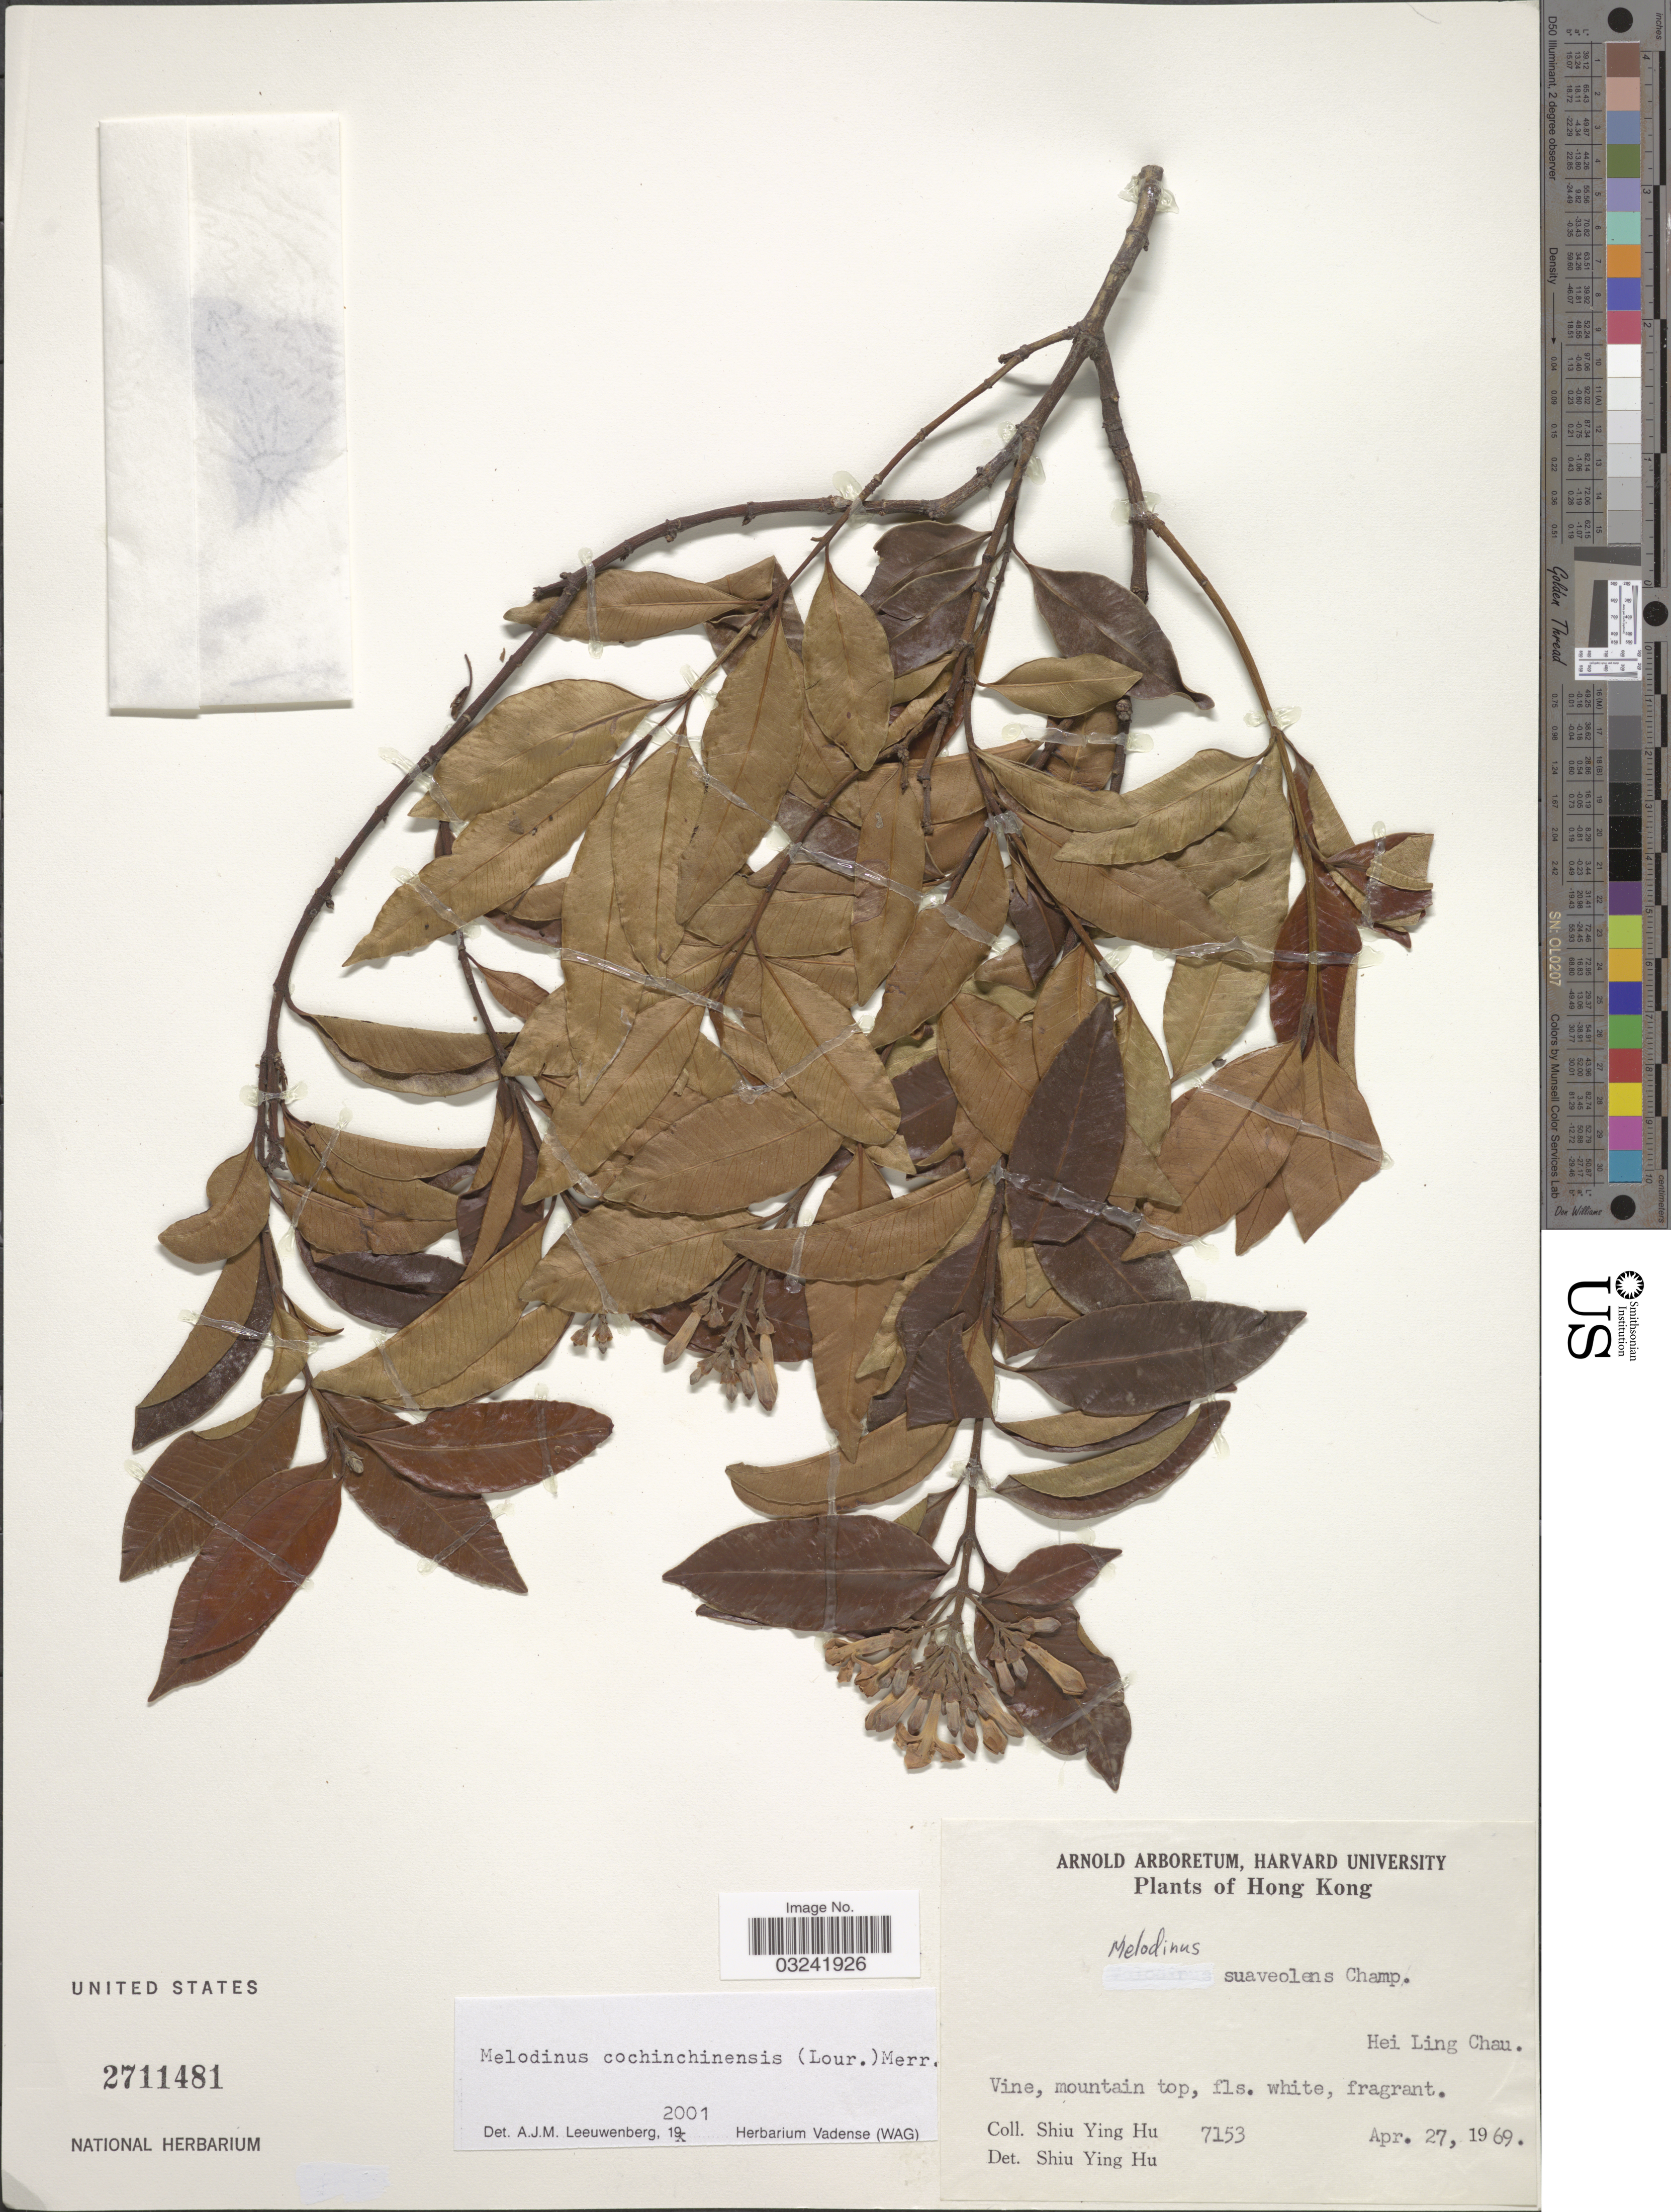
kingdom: Plantae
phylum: Tracheophyta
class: Magnoliopsida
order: Gentianales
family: Apocynaceae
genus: Melodinus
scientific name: Melodinus cochinchinensis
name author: (Lour.) Merr.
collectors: S. Y. Hu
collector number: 7153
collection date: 1969-04-27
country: China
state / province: Hong Kong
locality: Hei Ling Chau.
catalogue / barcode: US 2711481